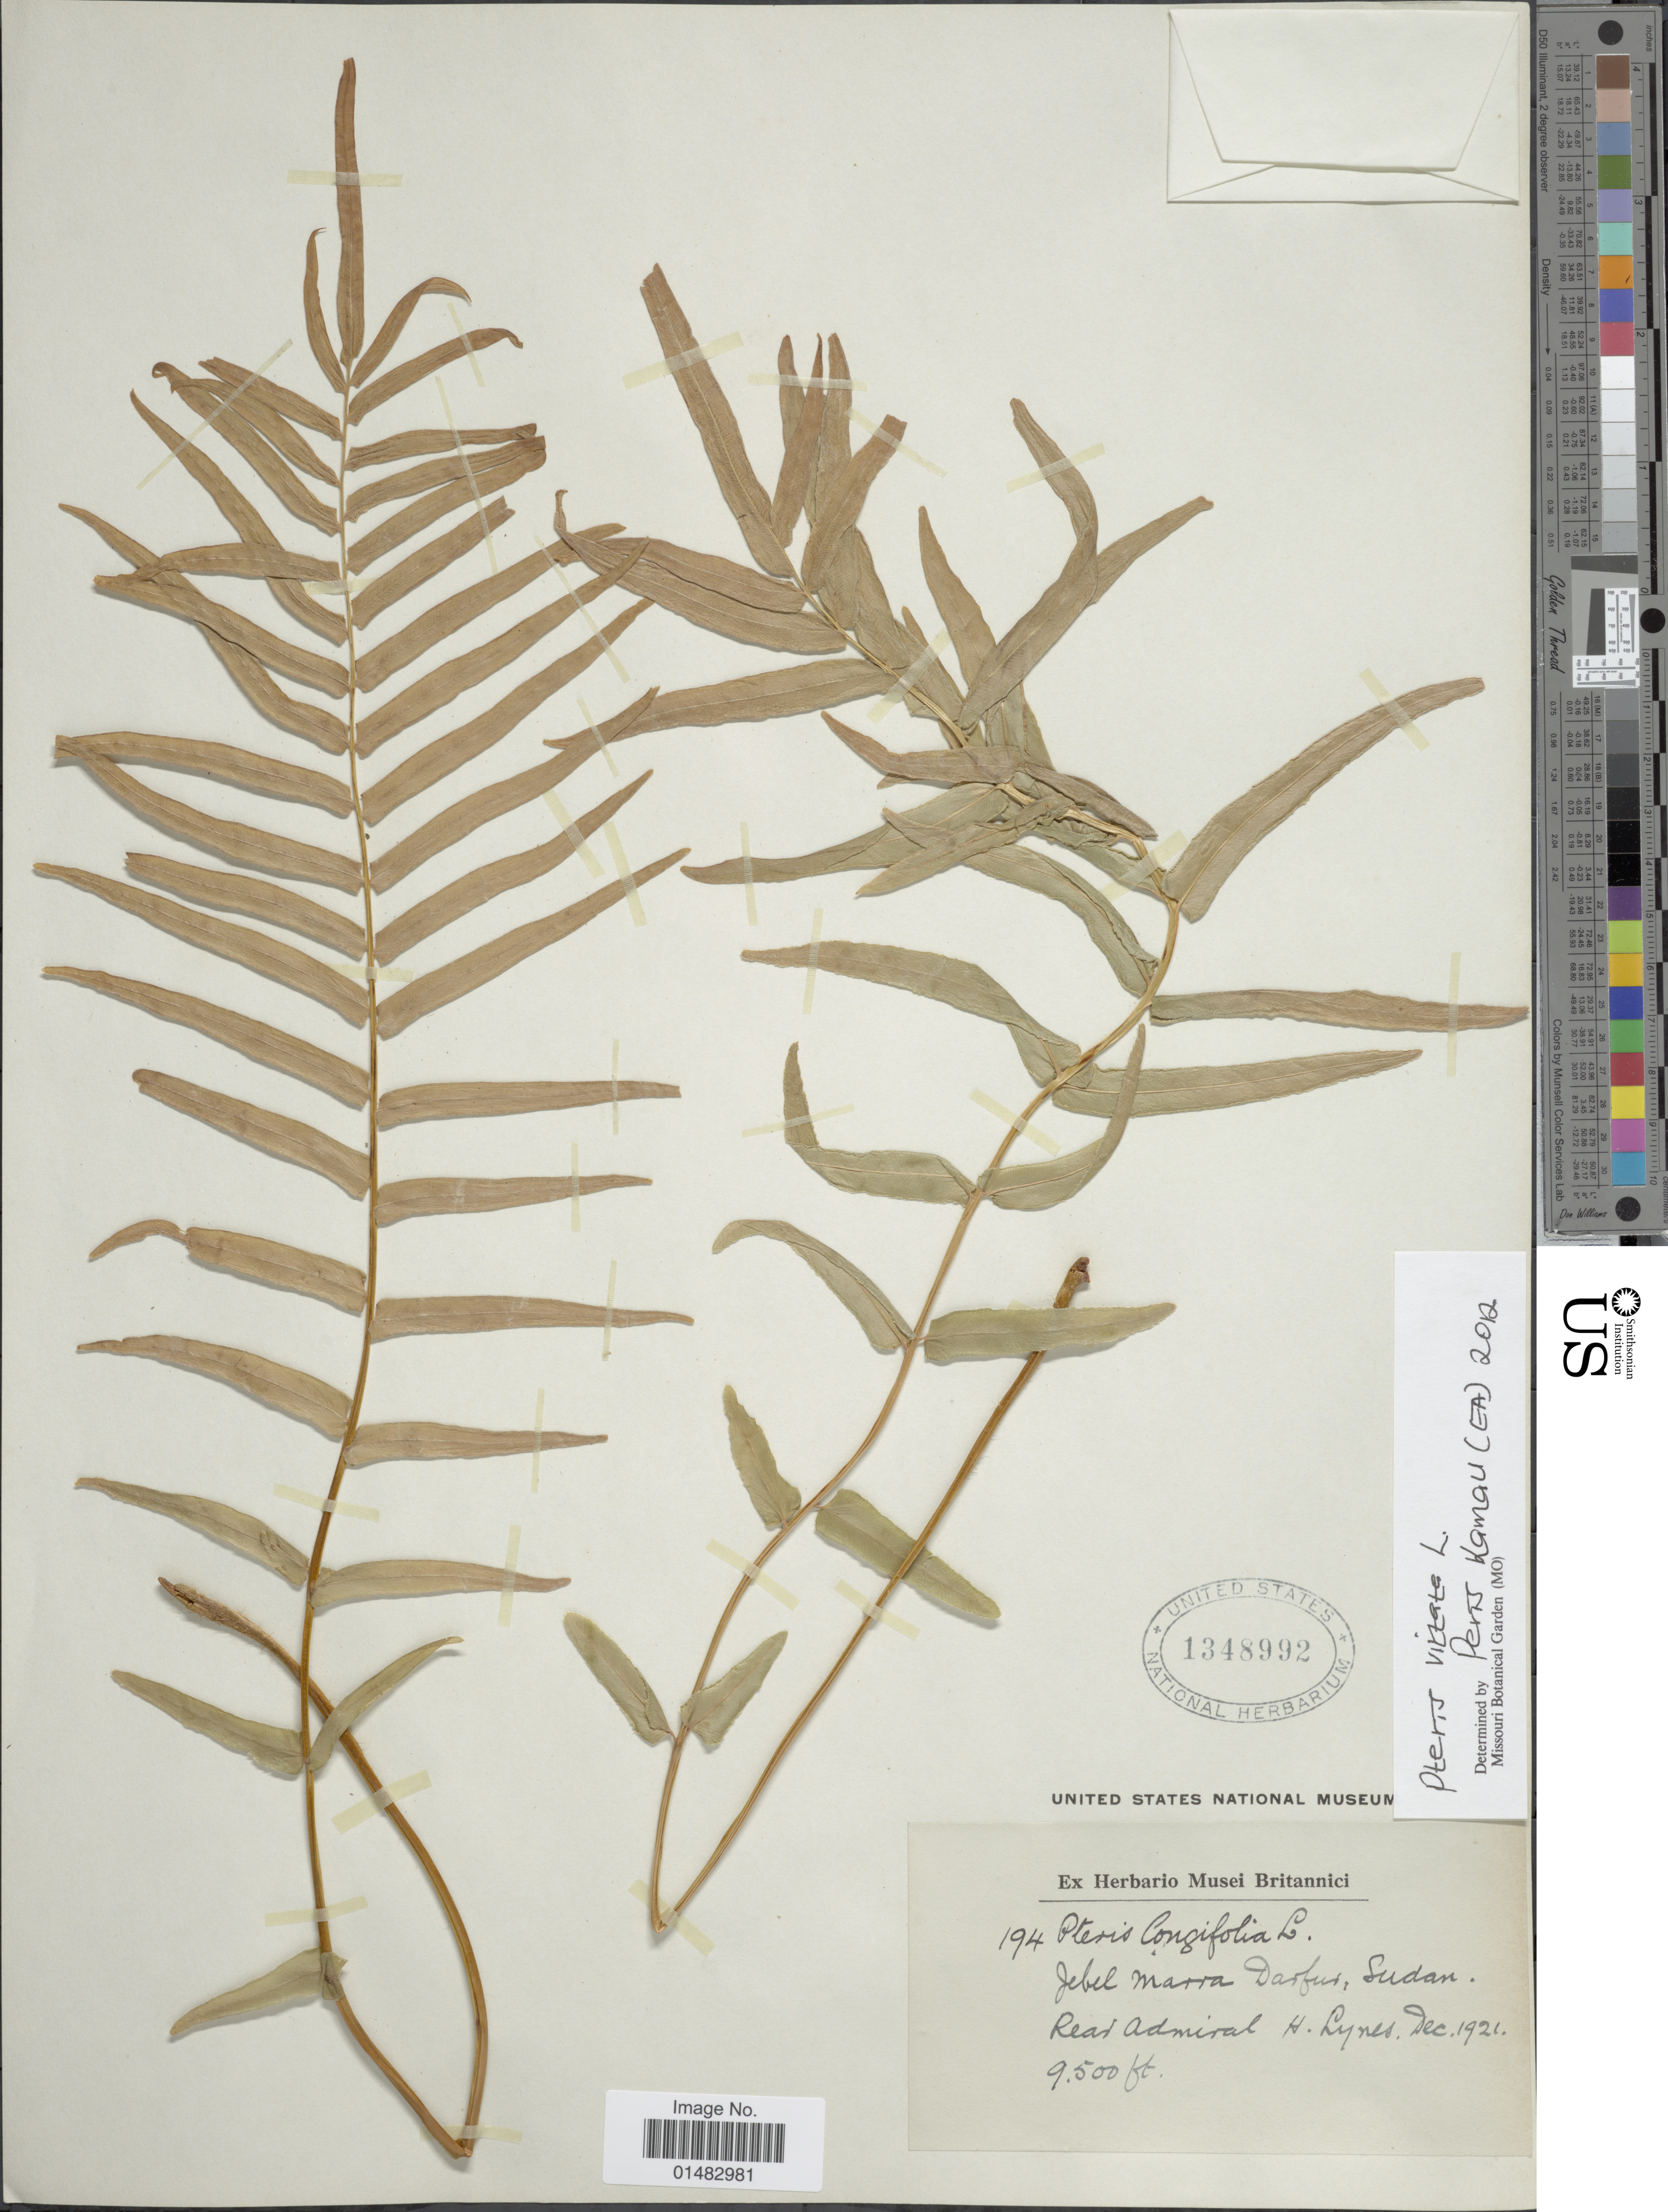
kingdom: Plantae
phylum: Tracheophyta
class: Polypodiopsida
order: Polypodiales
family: Pteridaceae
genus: Pteris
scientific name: Pteris vittata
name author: L.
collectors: H. Lynes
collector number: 194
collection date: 1921-12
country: Sudan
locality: Jebel Marra Darfur.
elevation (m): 2896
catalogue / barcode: US 1348992